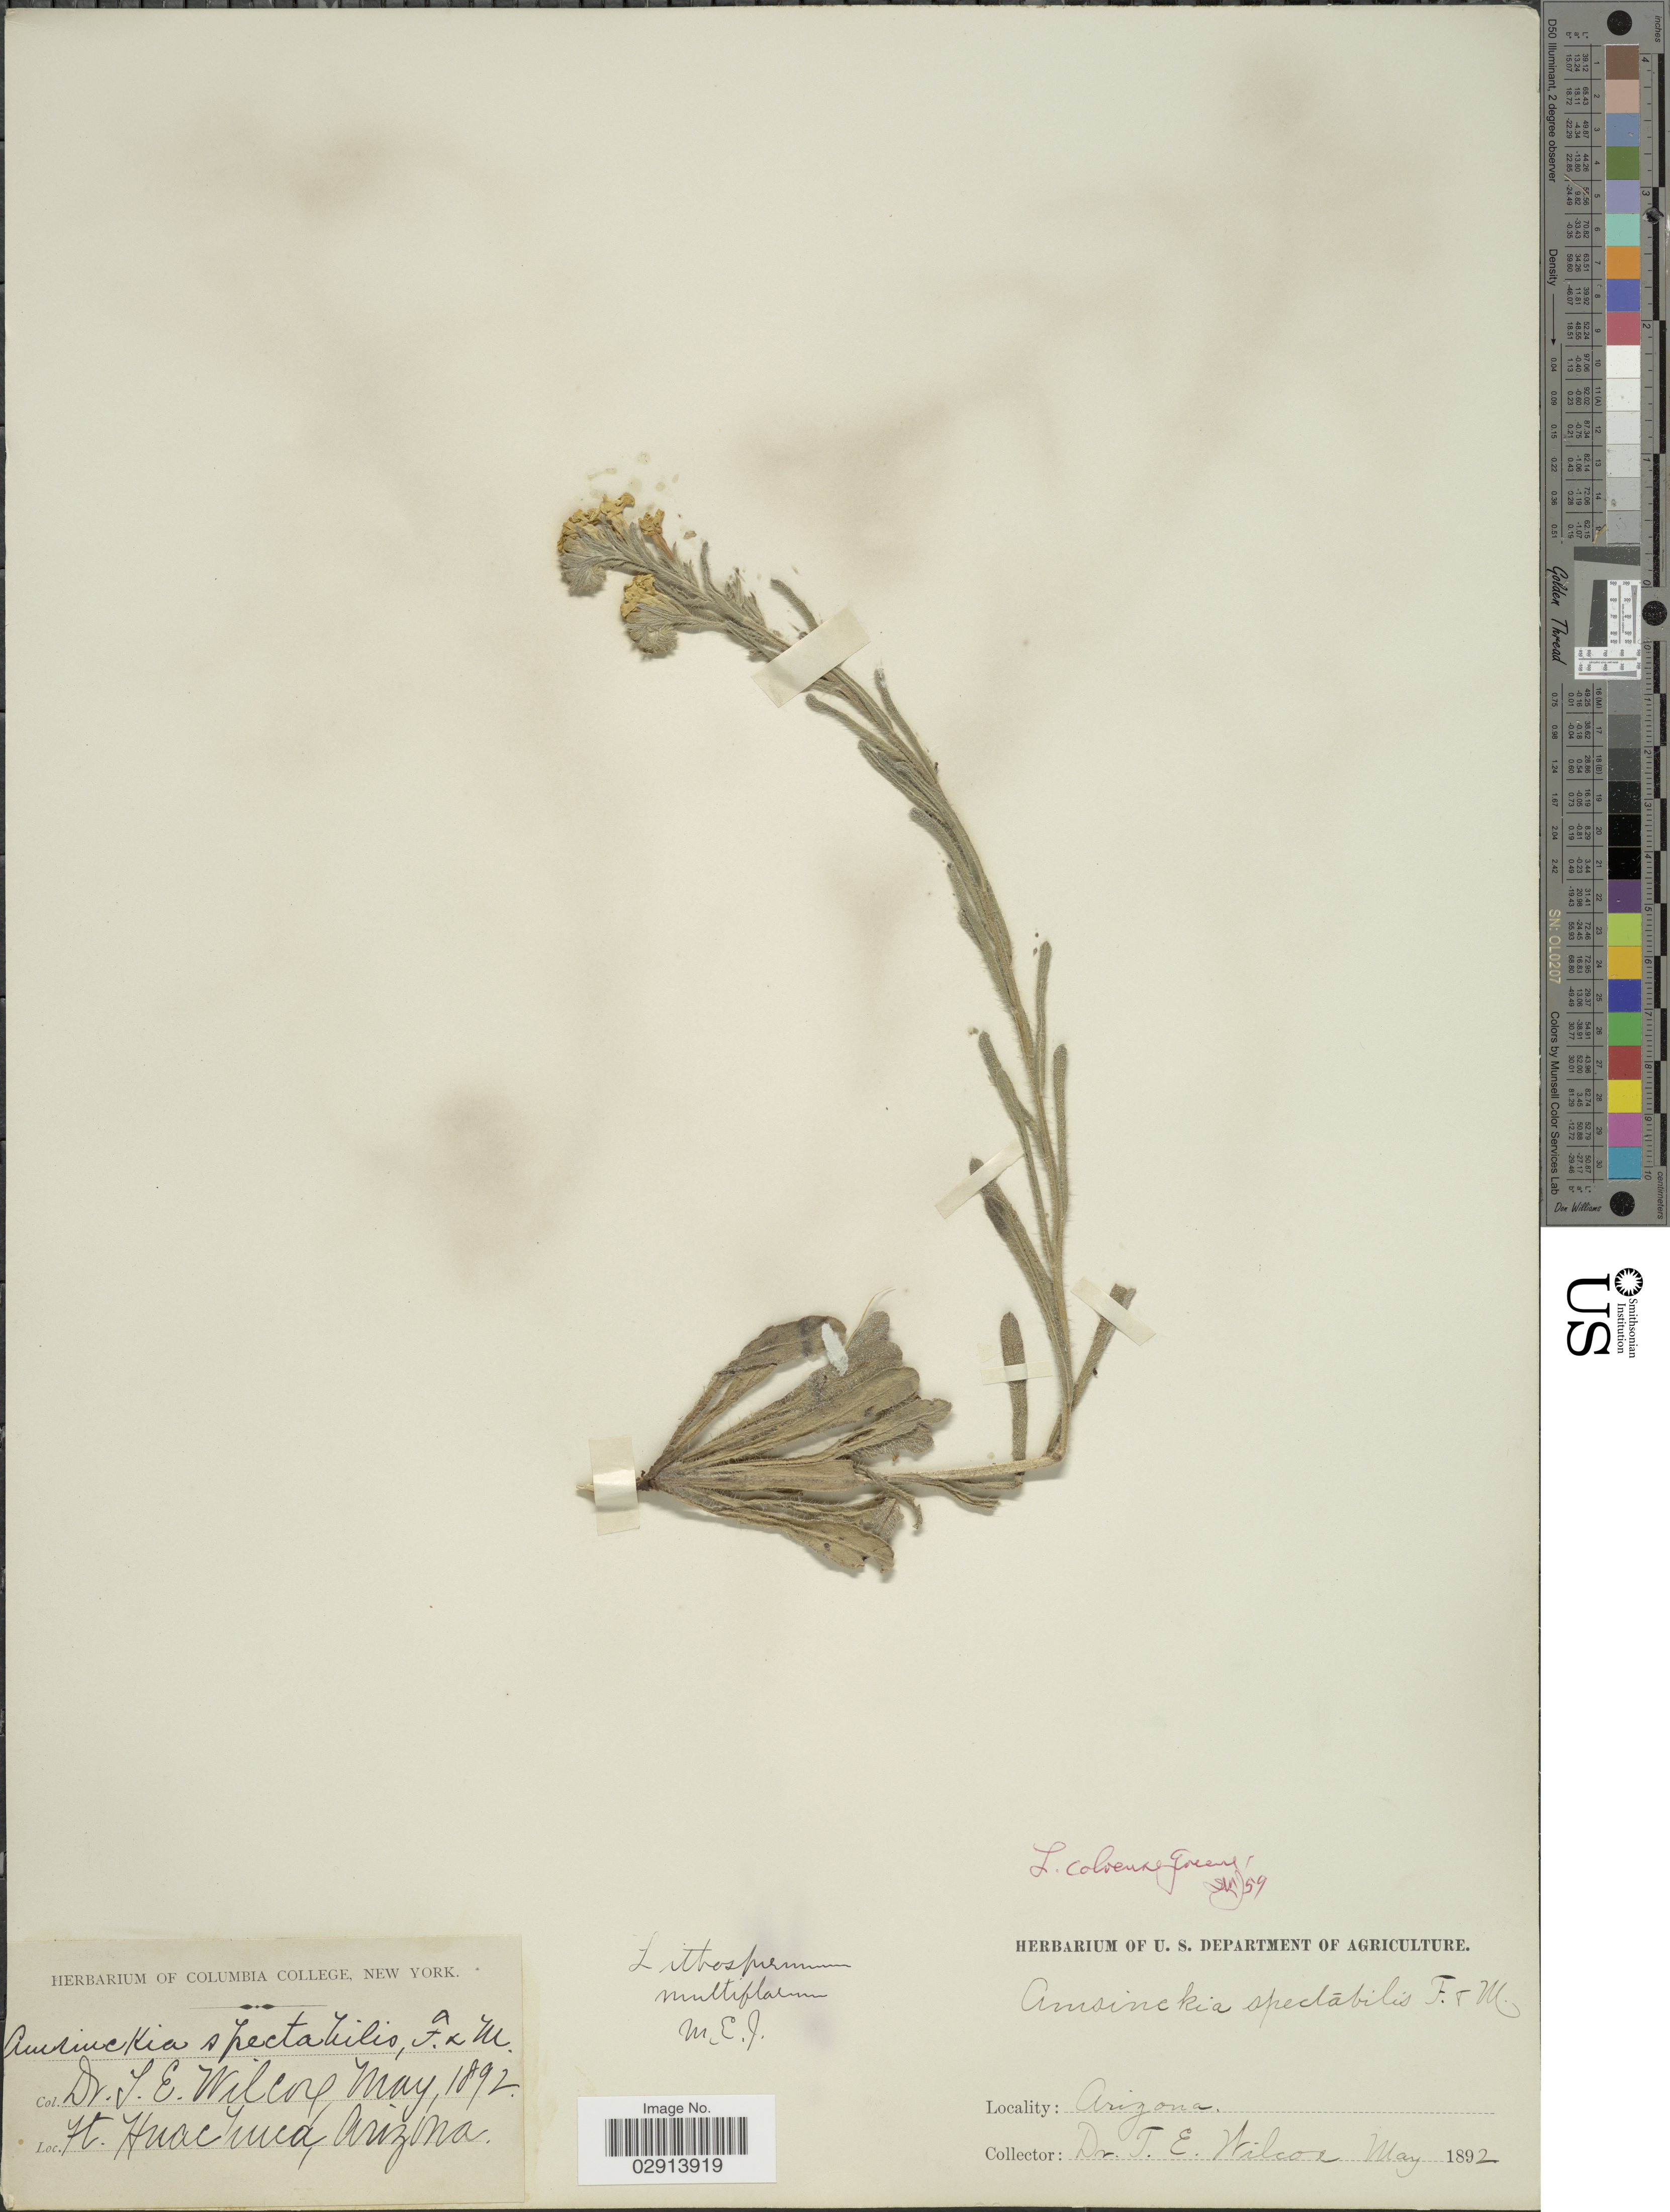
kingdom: Plantae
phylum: Tracheophyta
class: Magnoliopsida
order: Boraginales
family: Boraginaceae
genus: Lithospermum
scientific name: Lithospermum cobrense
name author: Greene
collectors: T. E. Wilcox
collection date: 1892-05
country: United States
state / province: Arizona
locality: Ft. Huachuca.